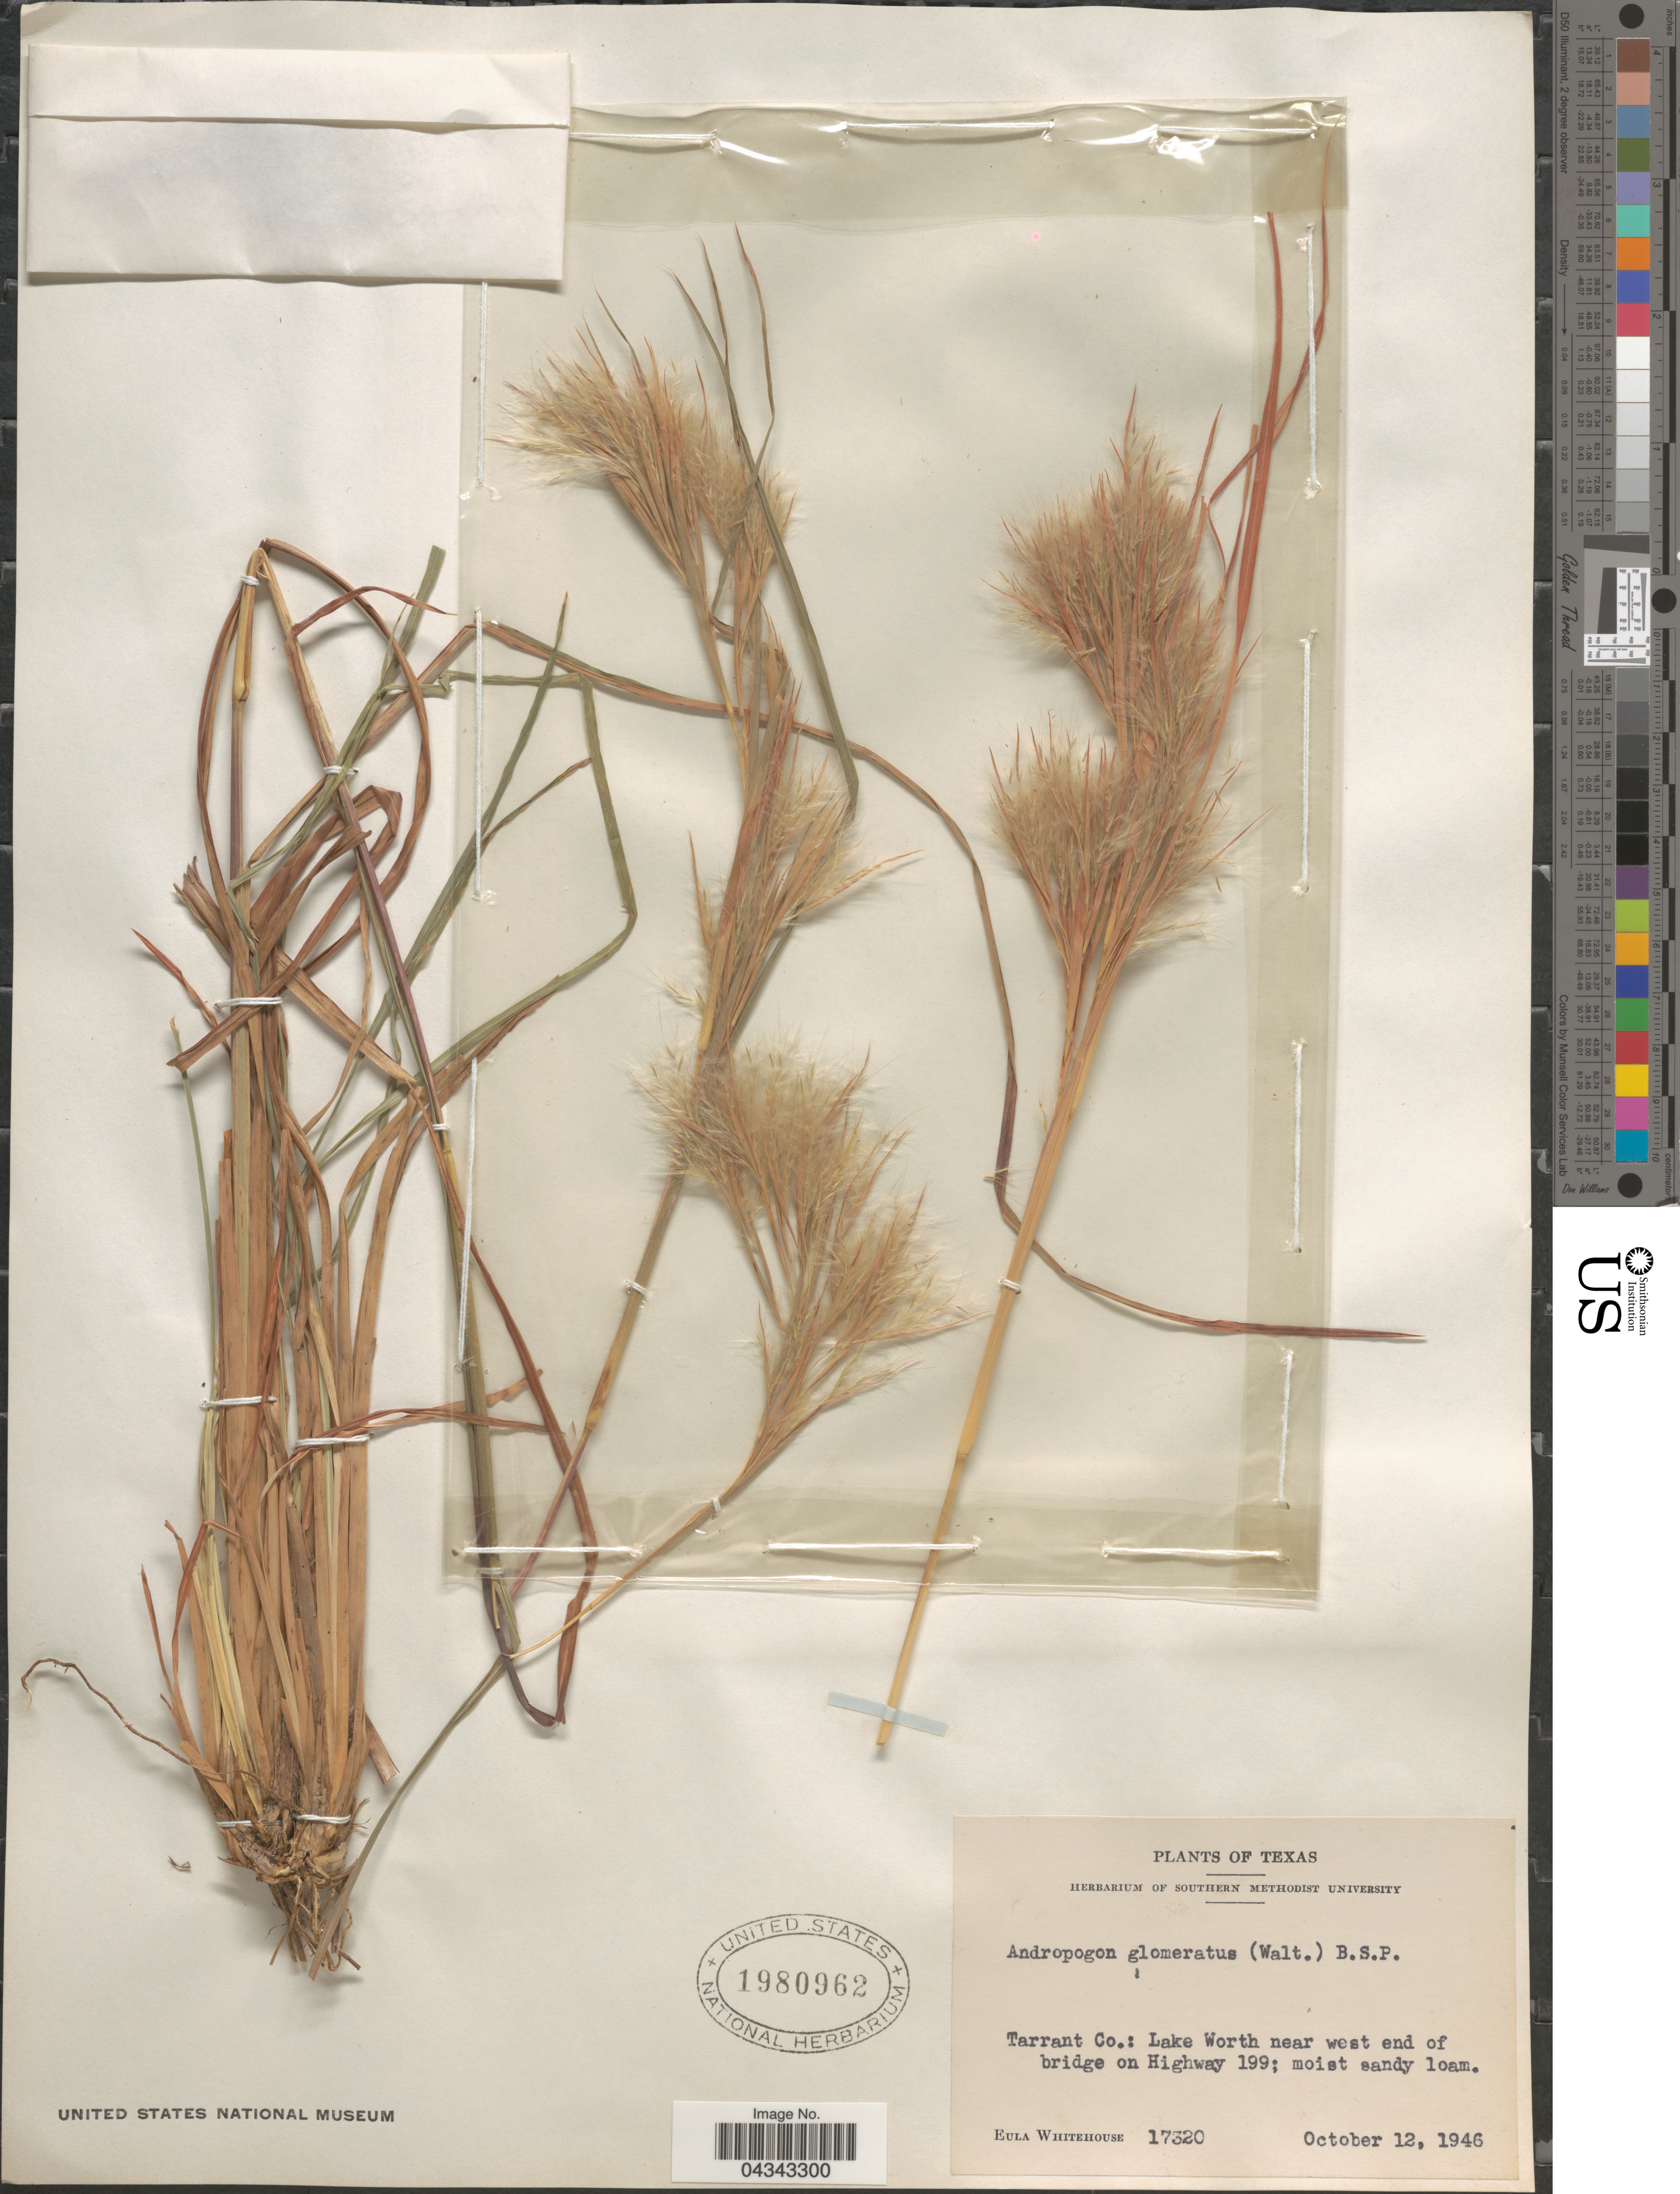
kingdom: Plantae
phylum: Tracheophyta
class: Liliopsida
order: Poales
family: Poaceae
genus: Andropogon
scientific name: Andropogon glomeratus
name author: (Walter) Britton, Stearns & Poggenb.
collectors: E. Whitehouse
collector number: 17320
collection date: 1946-10-12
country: United States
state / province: Texas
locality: Tarrant Co.: Lake Worth near west end of bridge on Highway 199; moist sandy loam.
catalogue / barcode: US 1980962